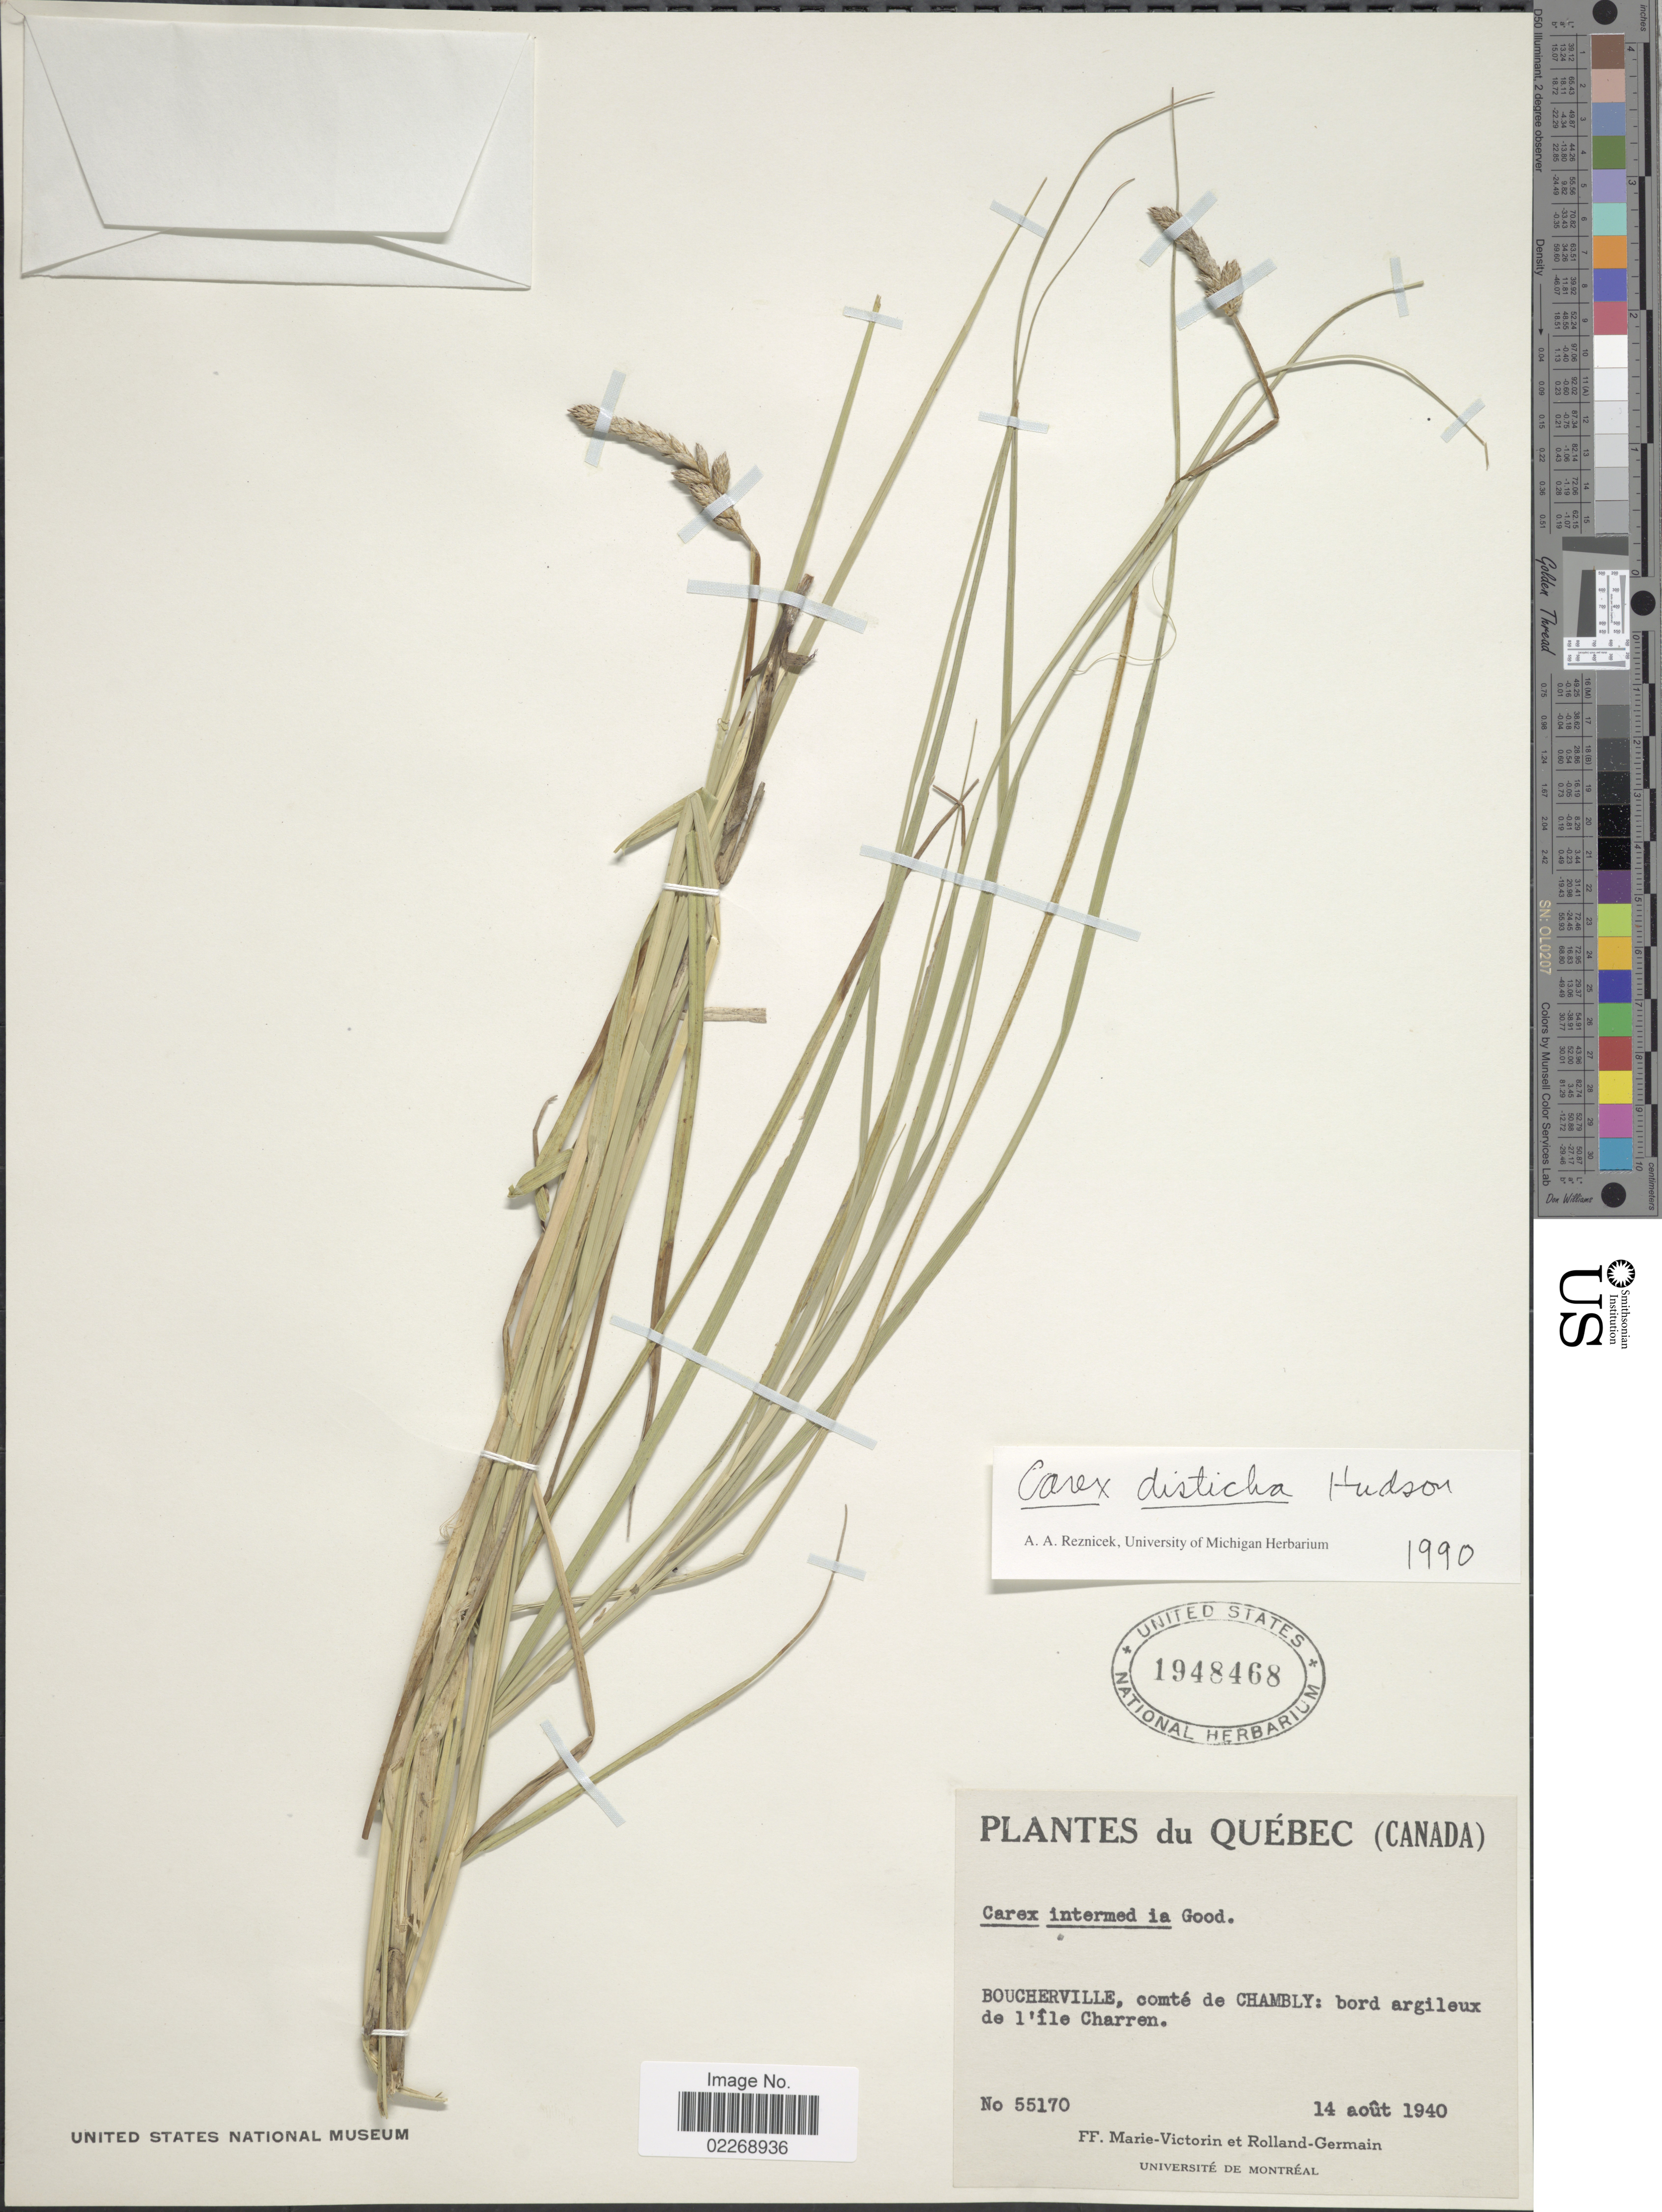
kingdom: Plantae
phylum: Tracheophyta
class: Liliopsida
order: Poales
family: Cyperaceae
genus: Carex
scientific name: Carex disticha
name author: Huds.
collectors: F. Marie-Victorin & Rolland-Germain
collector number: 55170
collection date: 1940-08-14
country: Canada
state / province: Quebec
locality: Boucherville, comté de Chambly: bord de Chambly: bord argileux de l' île Charren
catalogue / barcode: US 1948468